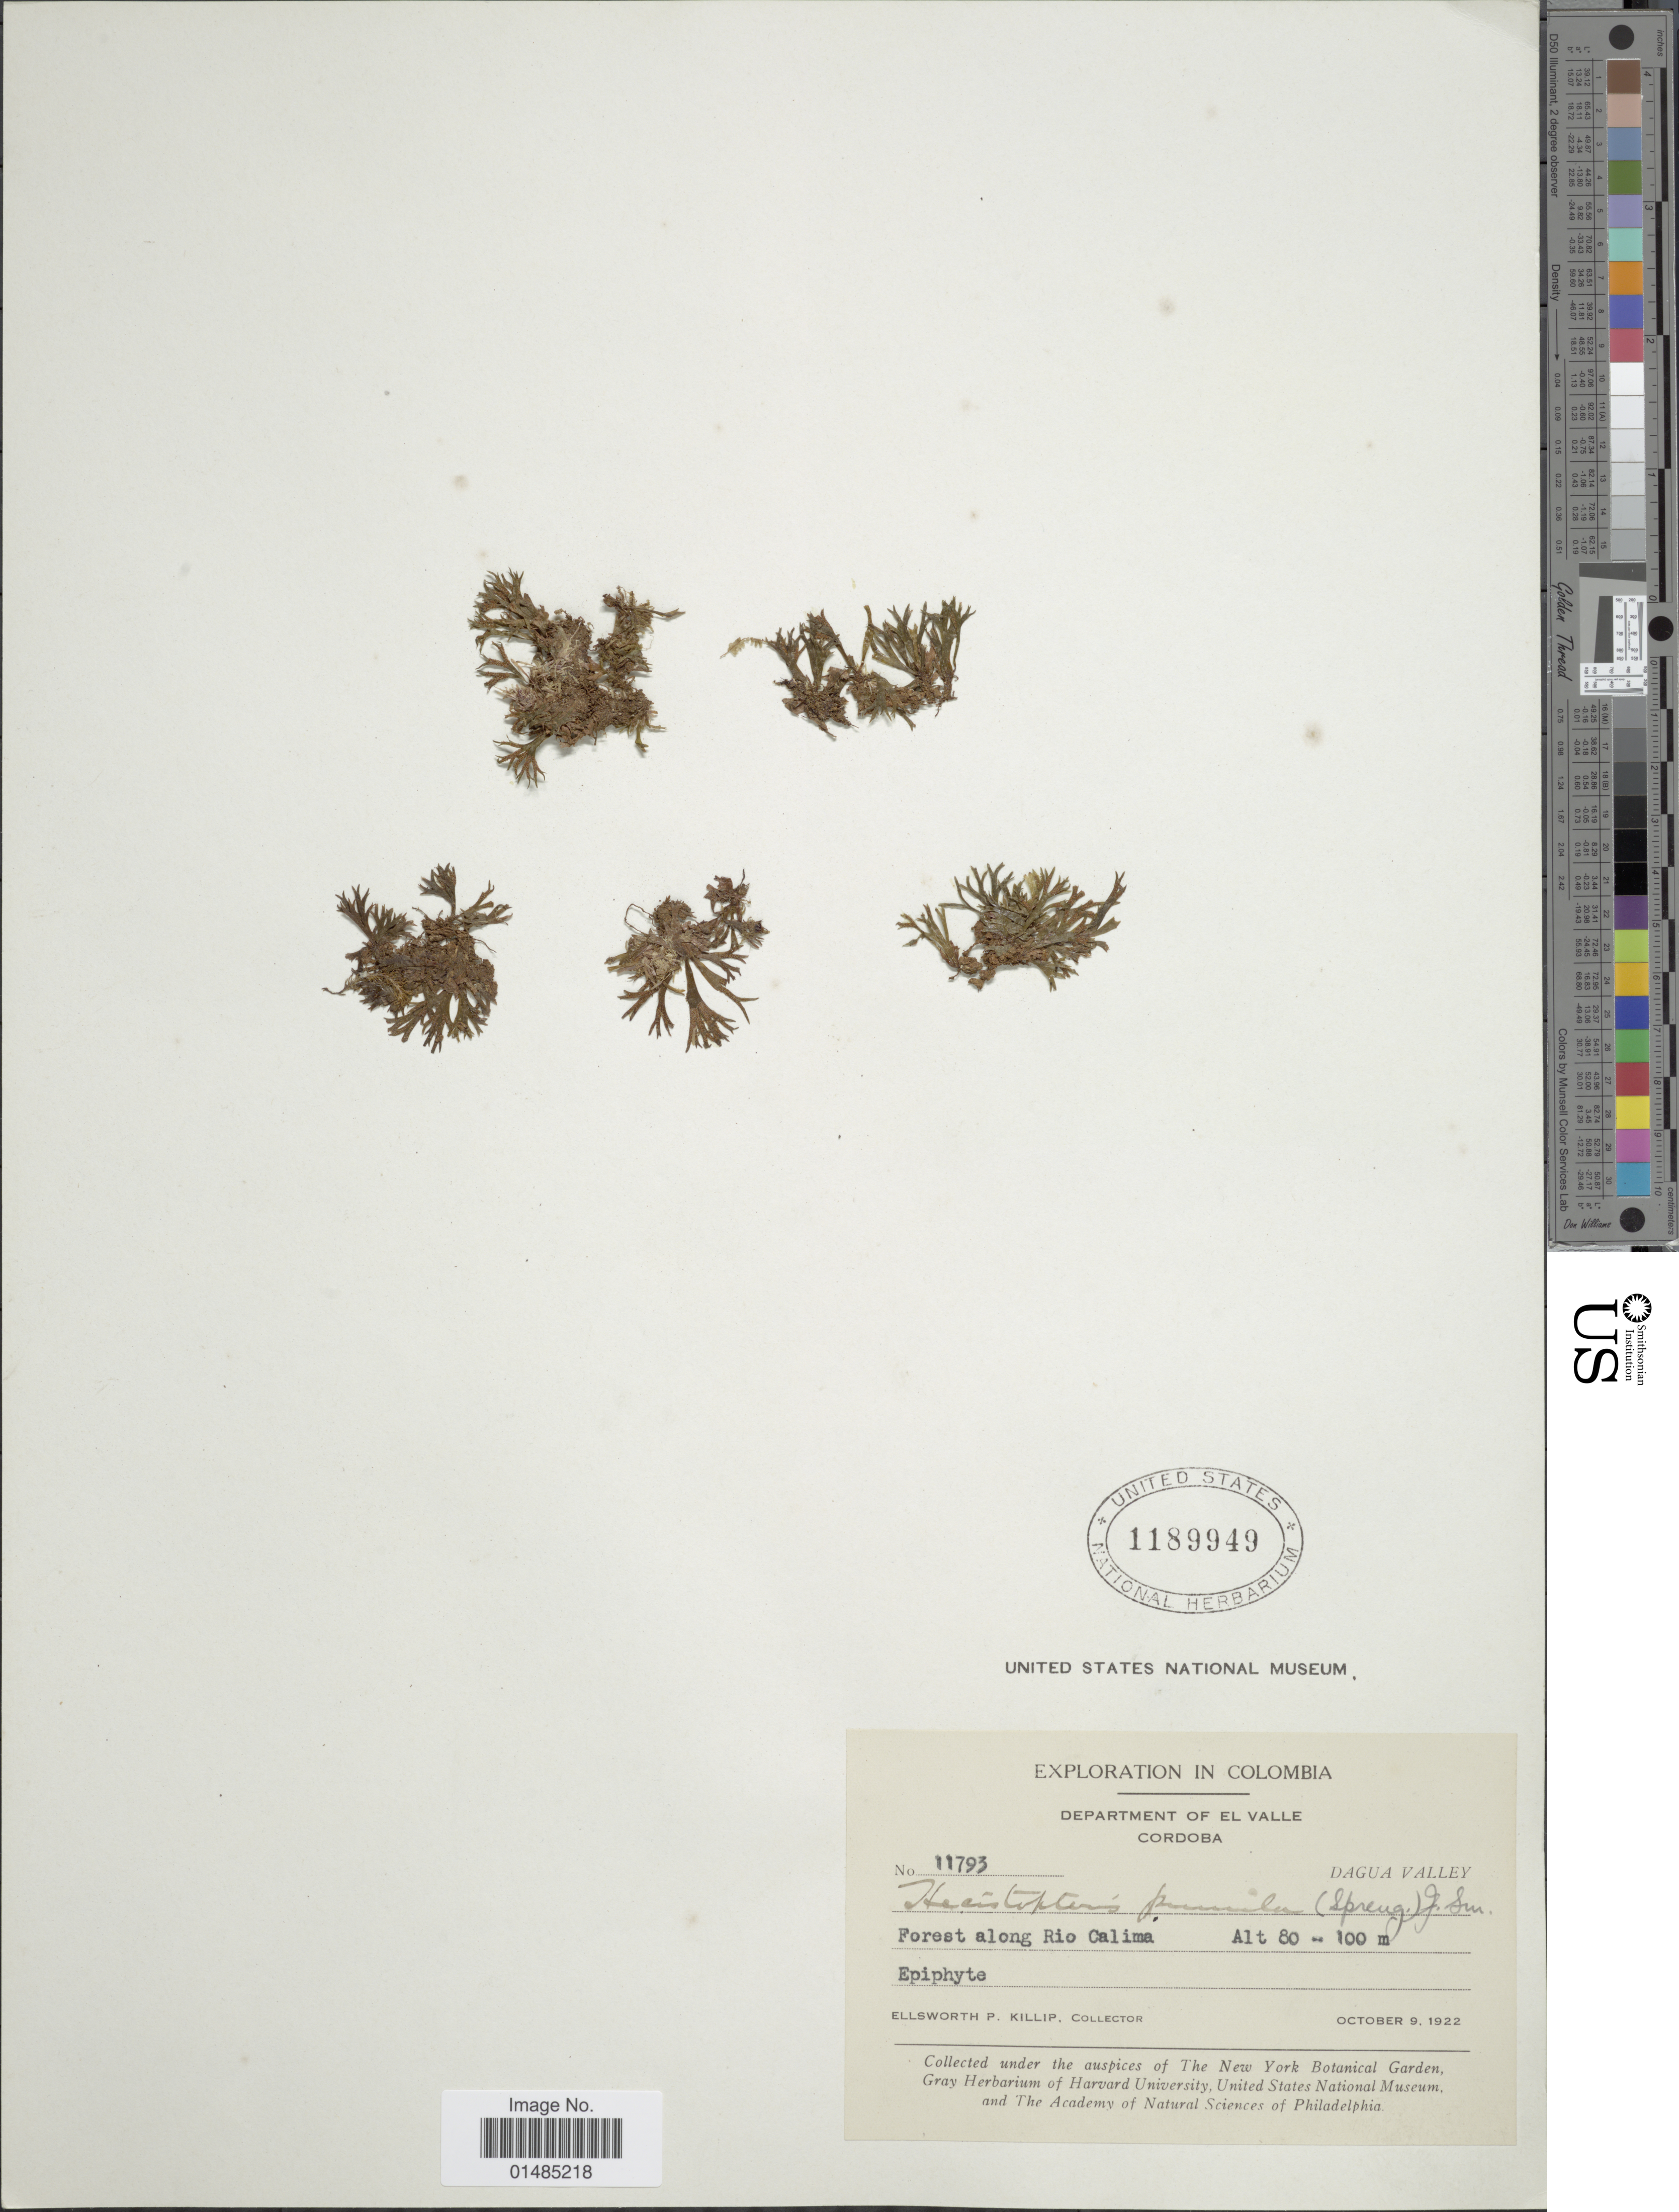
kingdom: Plantae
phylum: Tracheophyta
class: Polypodiopsida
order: Polypodiales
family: Pteridaceae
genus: Hecistopteris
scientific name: Hecistopteris pumila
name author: Christ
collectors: E. P. Killip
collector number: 11793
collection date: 1922-10-09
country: Colombia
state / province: Córdoba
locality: Department of El Valle, Cordoba, Dagua Valley, Forest along Rio Calima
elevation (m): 80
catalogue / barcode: US 1189949